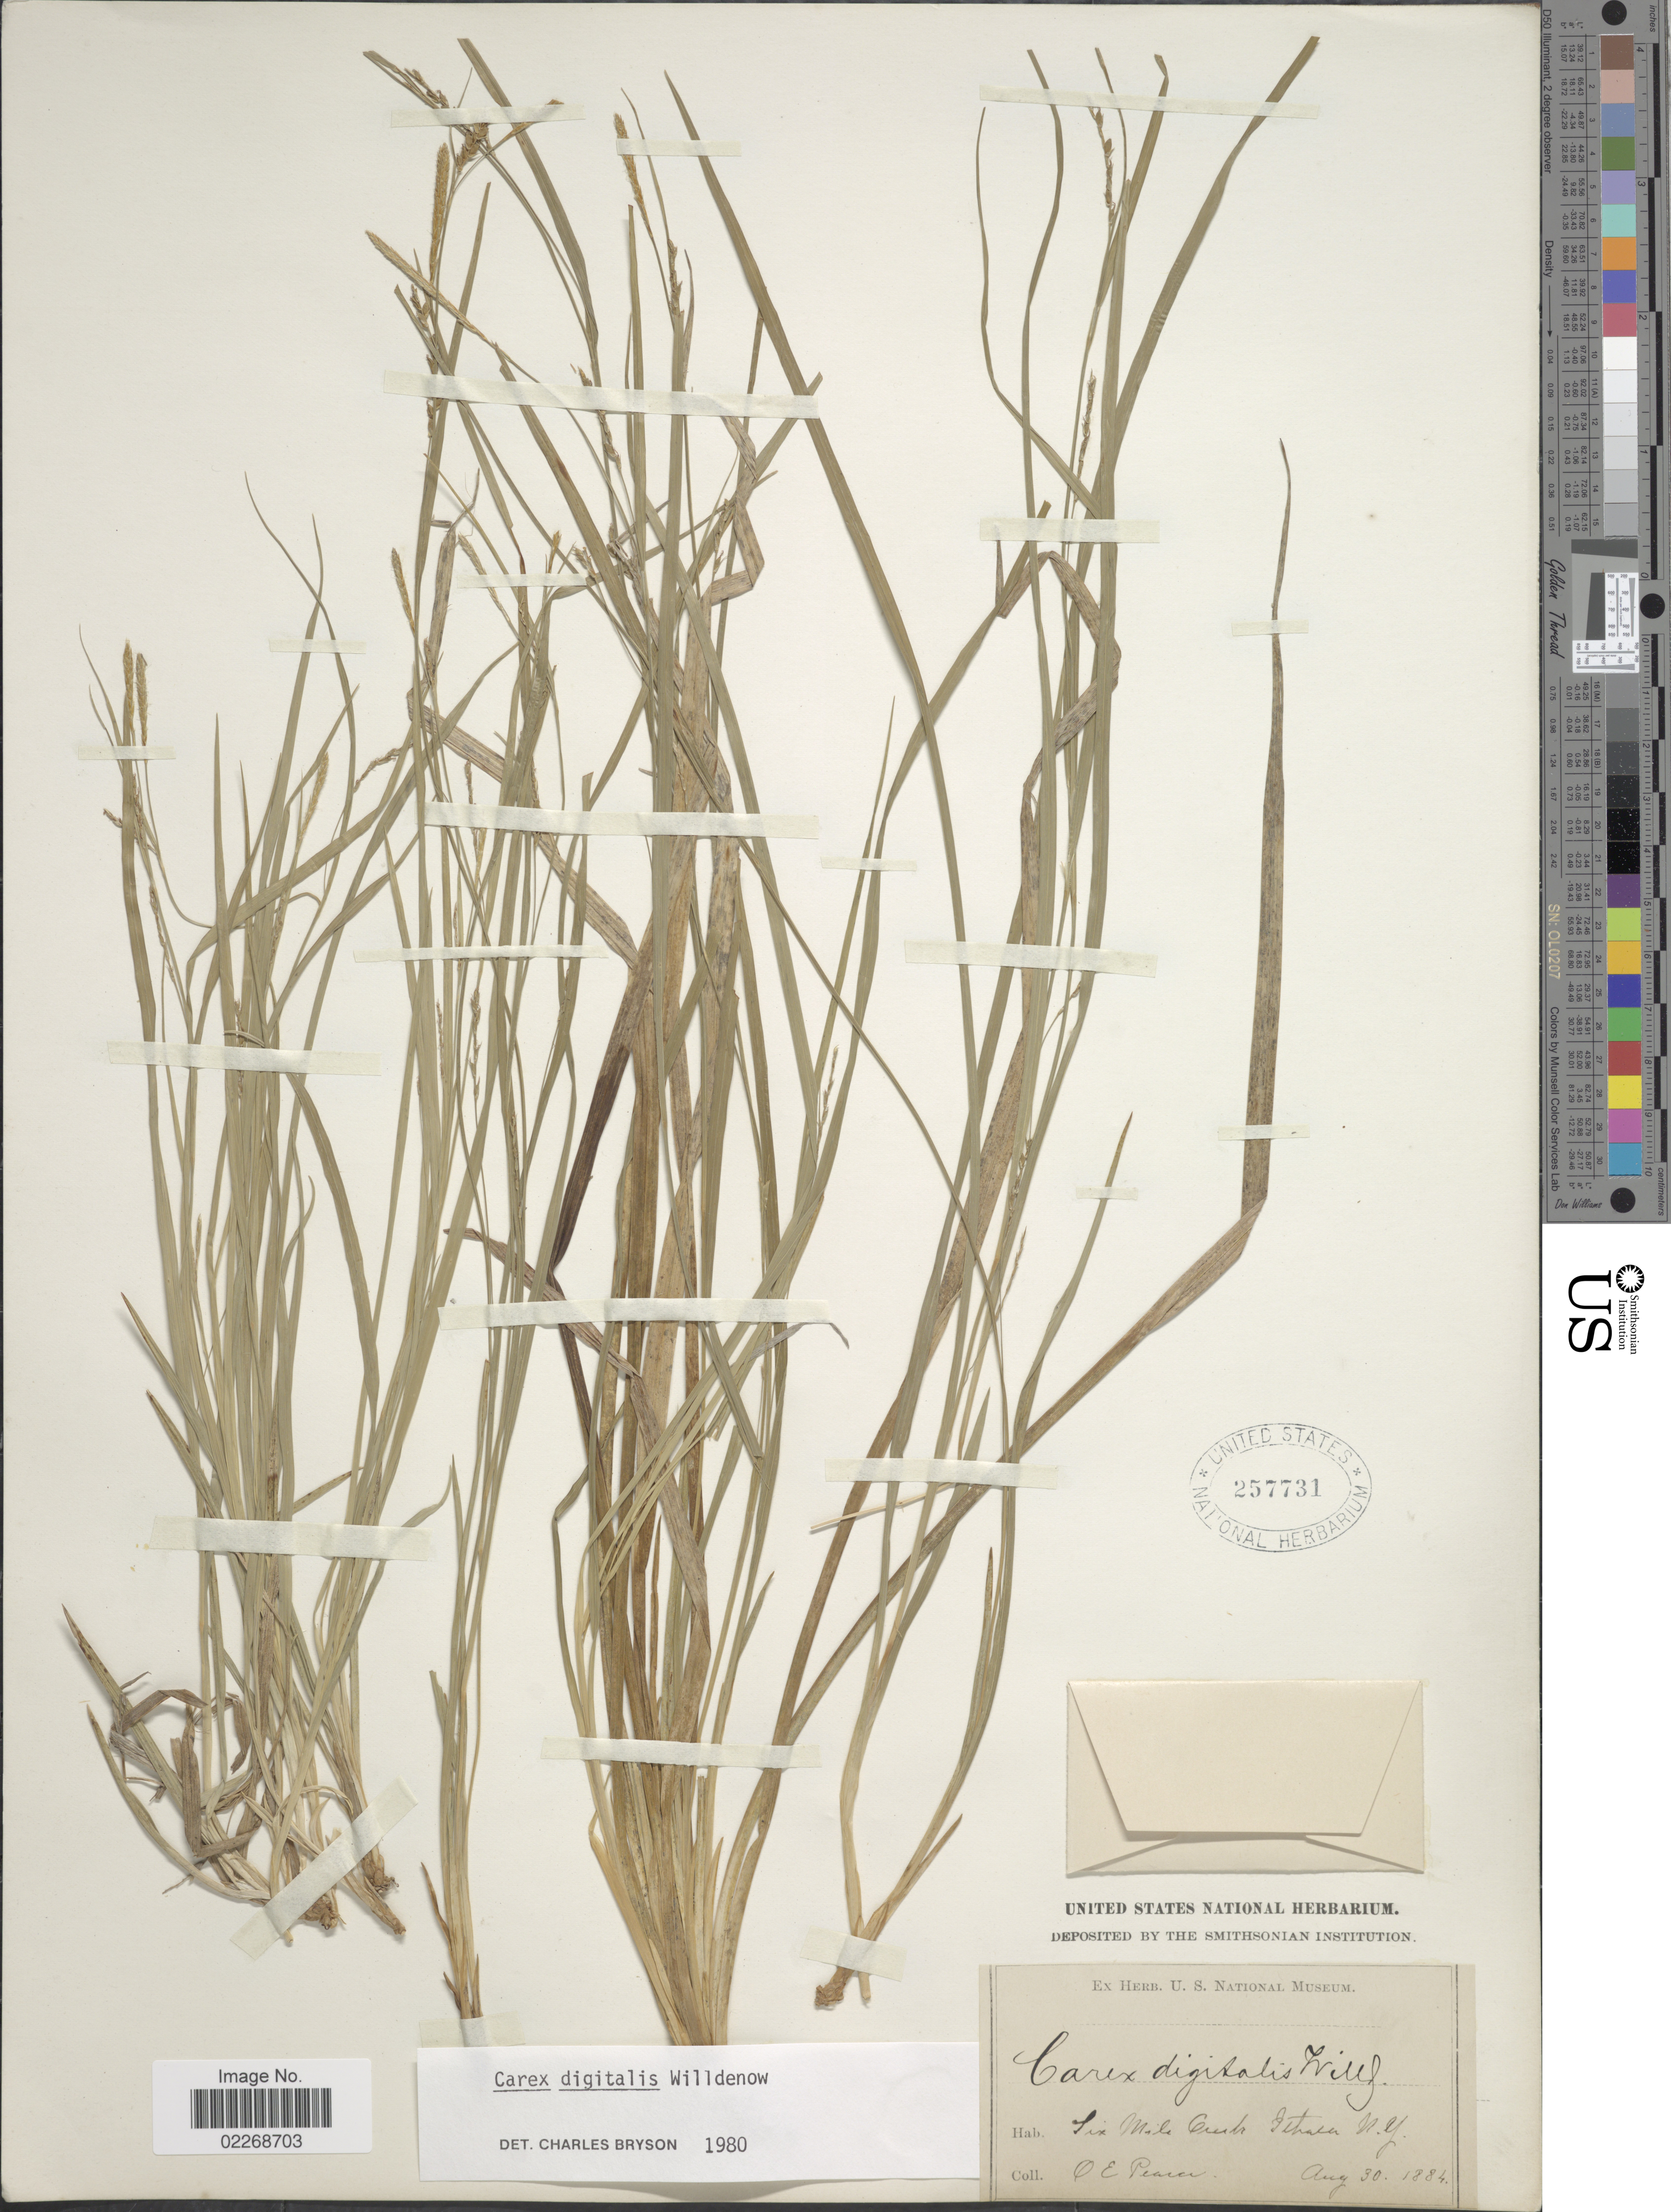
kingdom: Plantae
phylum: Tracheophyta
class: Liliopsida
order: Poales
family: Cyperaceae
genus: Carex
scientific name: Carex digitalis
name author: Willd.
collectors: O. E. Pearce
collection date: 1884-08-30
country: United States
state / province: New York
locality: Six Mile Creek. Ithaca.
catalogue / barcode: US 257731